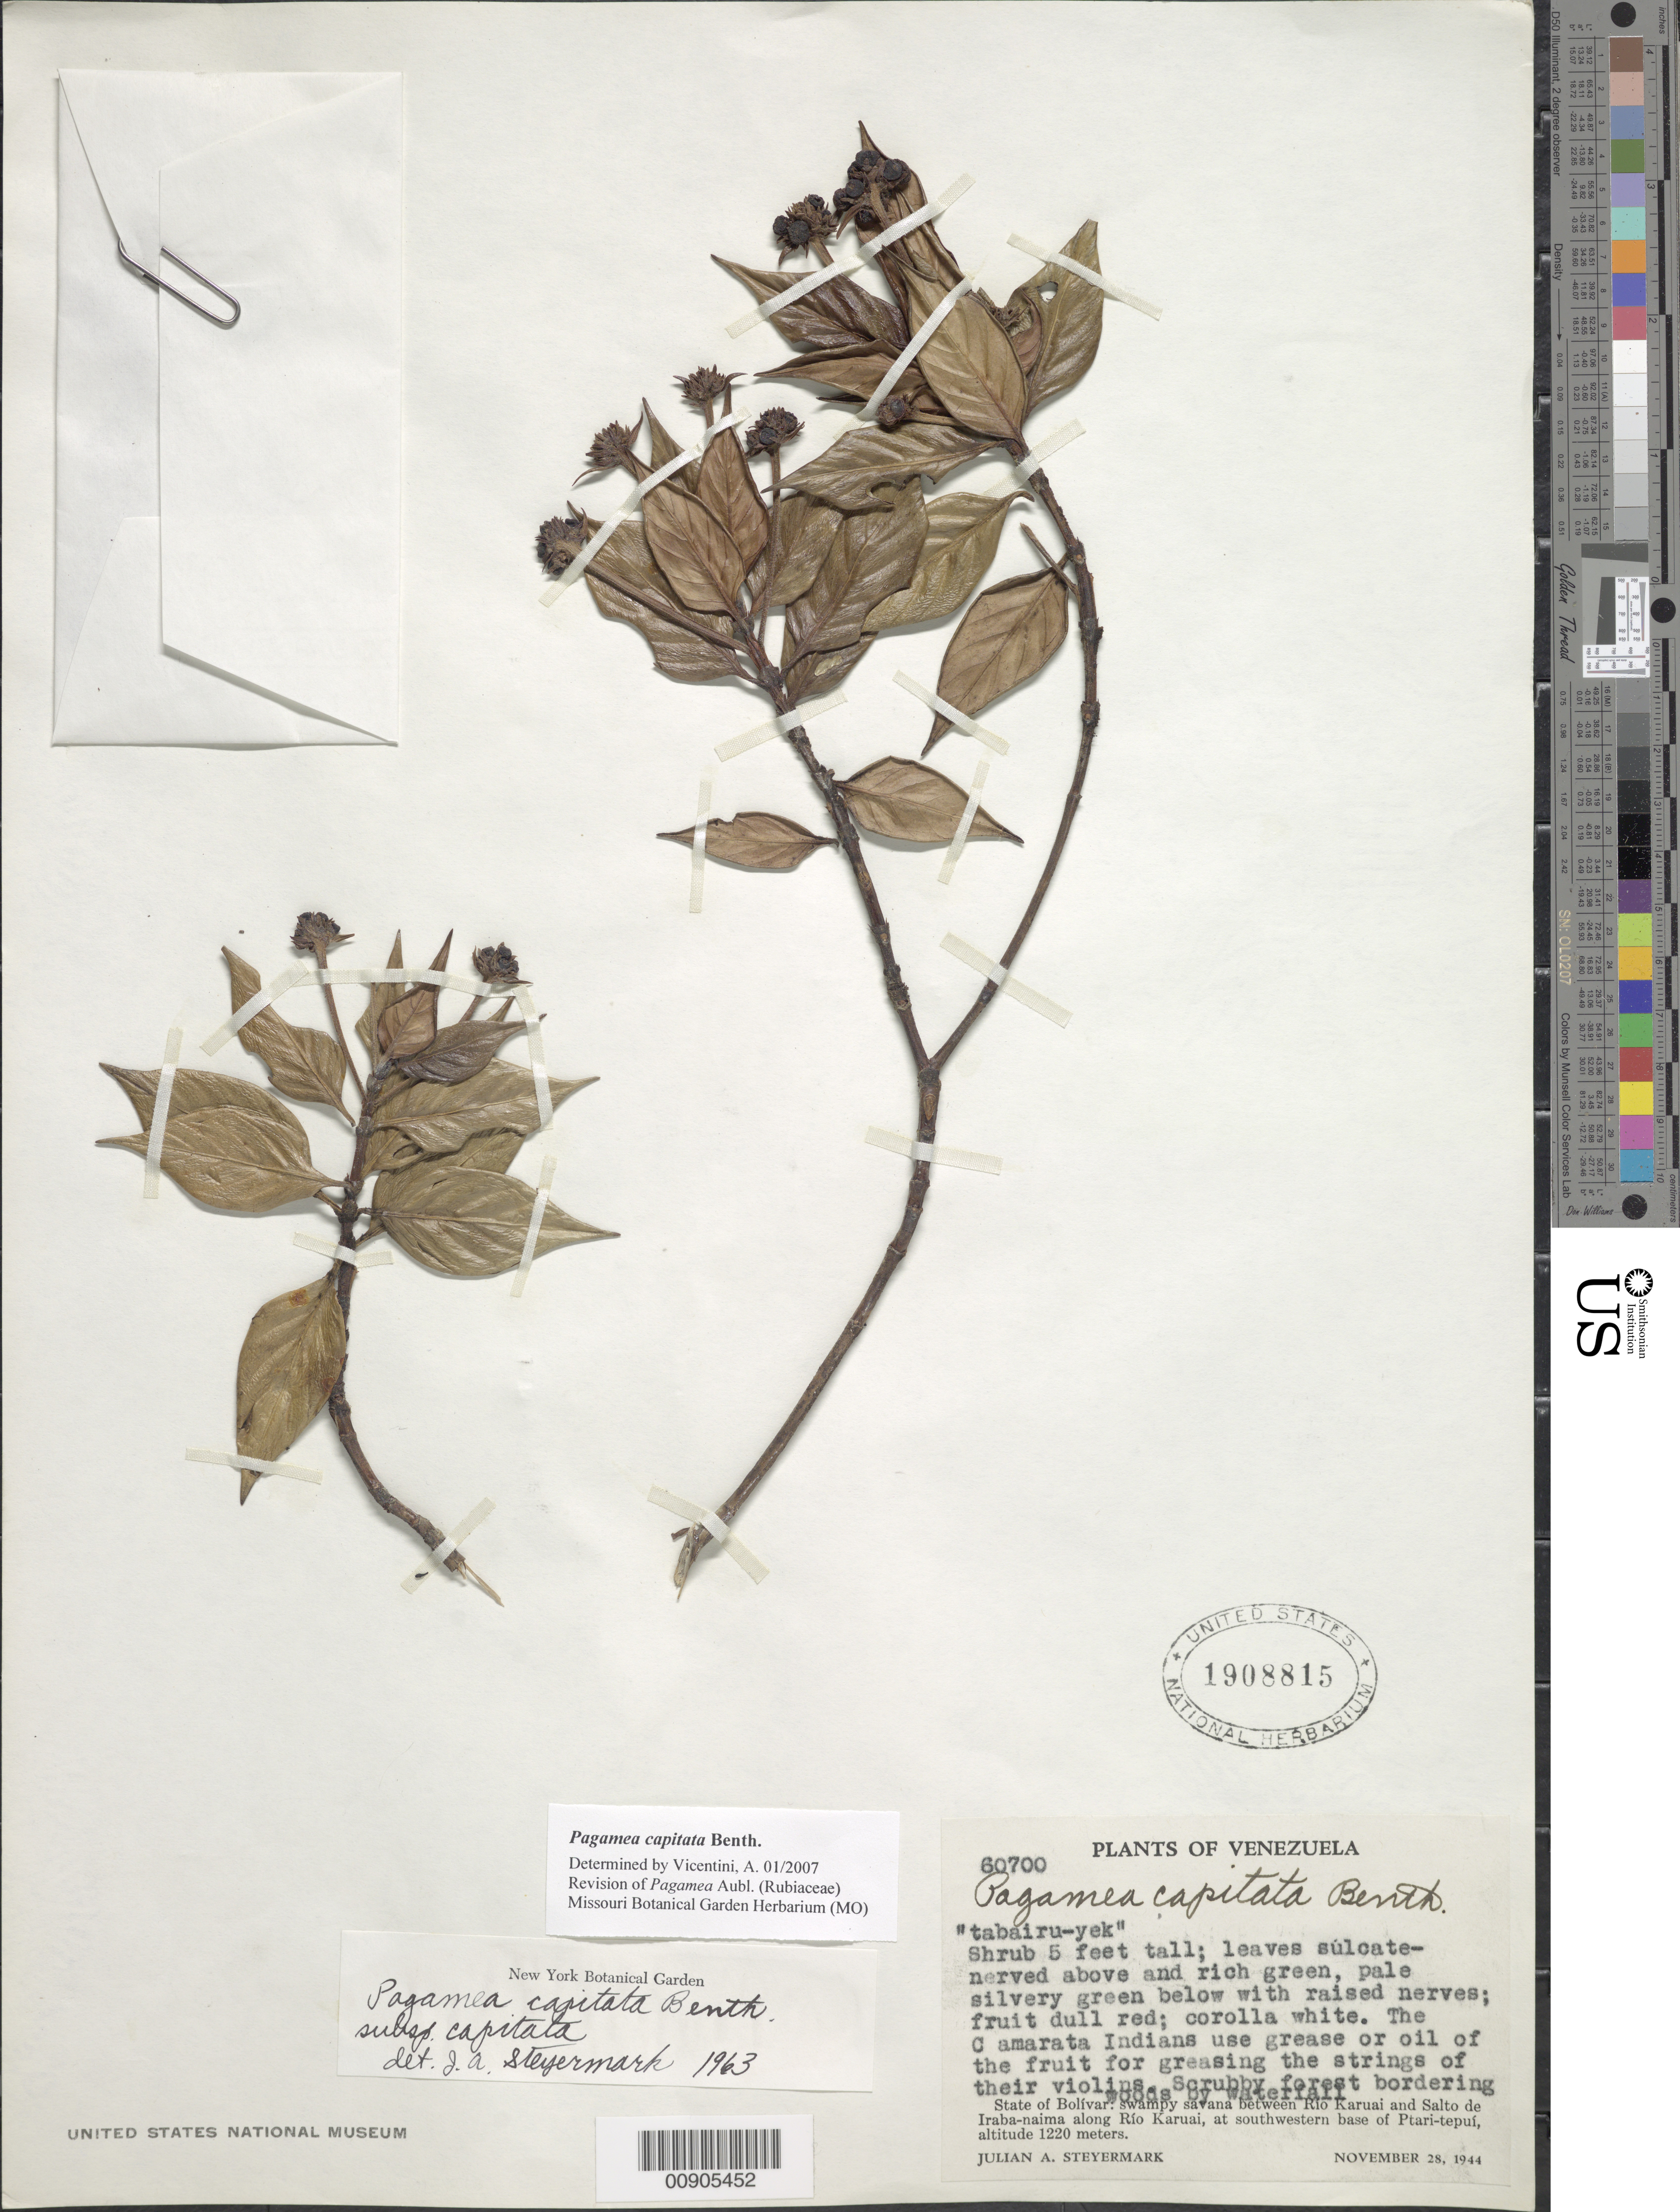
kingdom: Plantae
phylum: Tracheophyta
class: Magnoliopsida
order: Gentianales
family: Rubiaceae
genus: Pagamea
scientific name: Pagamea capitata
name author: Benth.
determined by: Vicentini, A.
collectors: J. Steyermark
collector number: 60700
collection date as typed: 28-Nov-44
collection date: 1944-11-28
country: Venezuela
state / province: Bolívar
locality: Río Karuai, between Río Karuai and Salto de Iraba-naima, SW base of Ptari-tepuí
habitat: Scrubby forest bordering woods by waterfall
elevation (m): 1220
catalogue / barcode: US 1908815